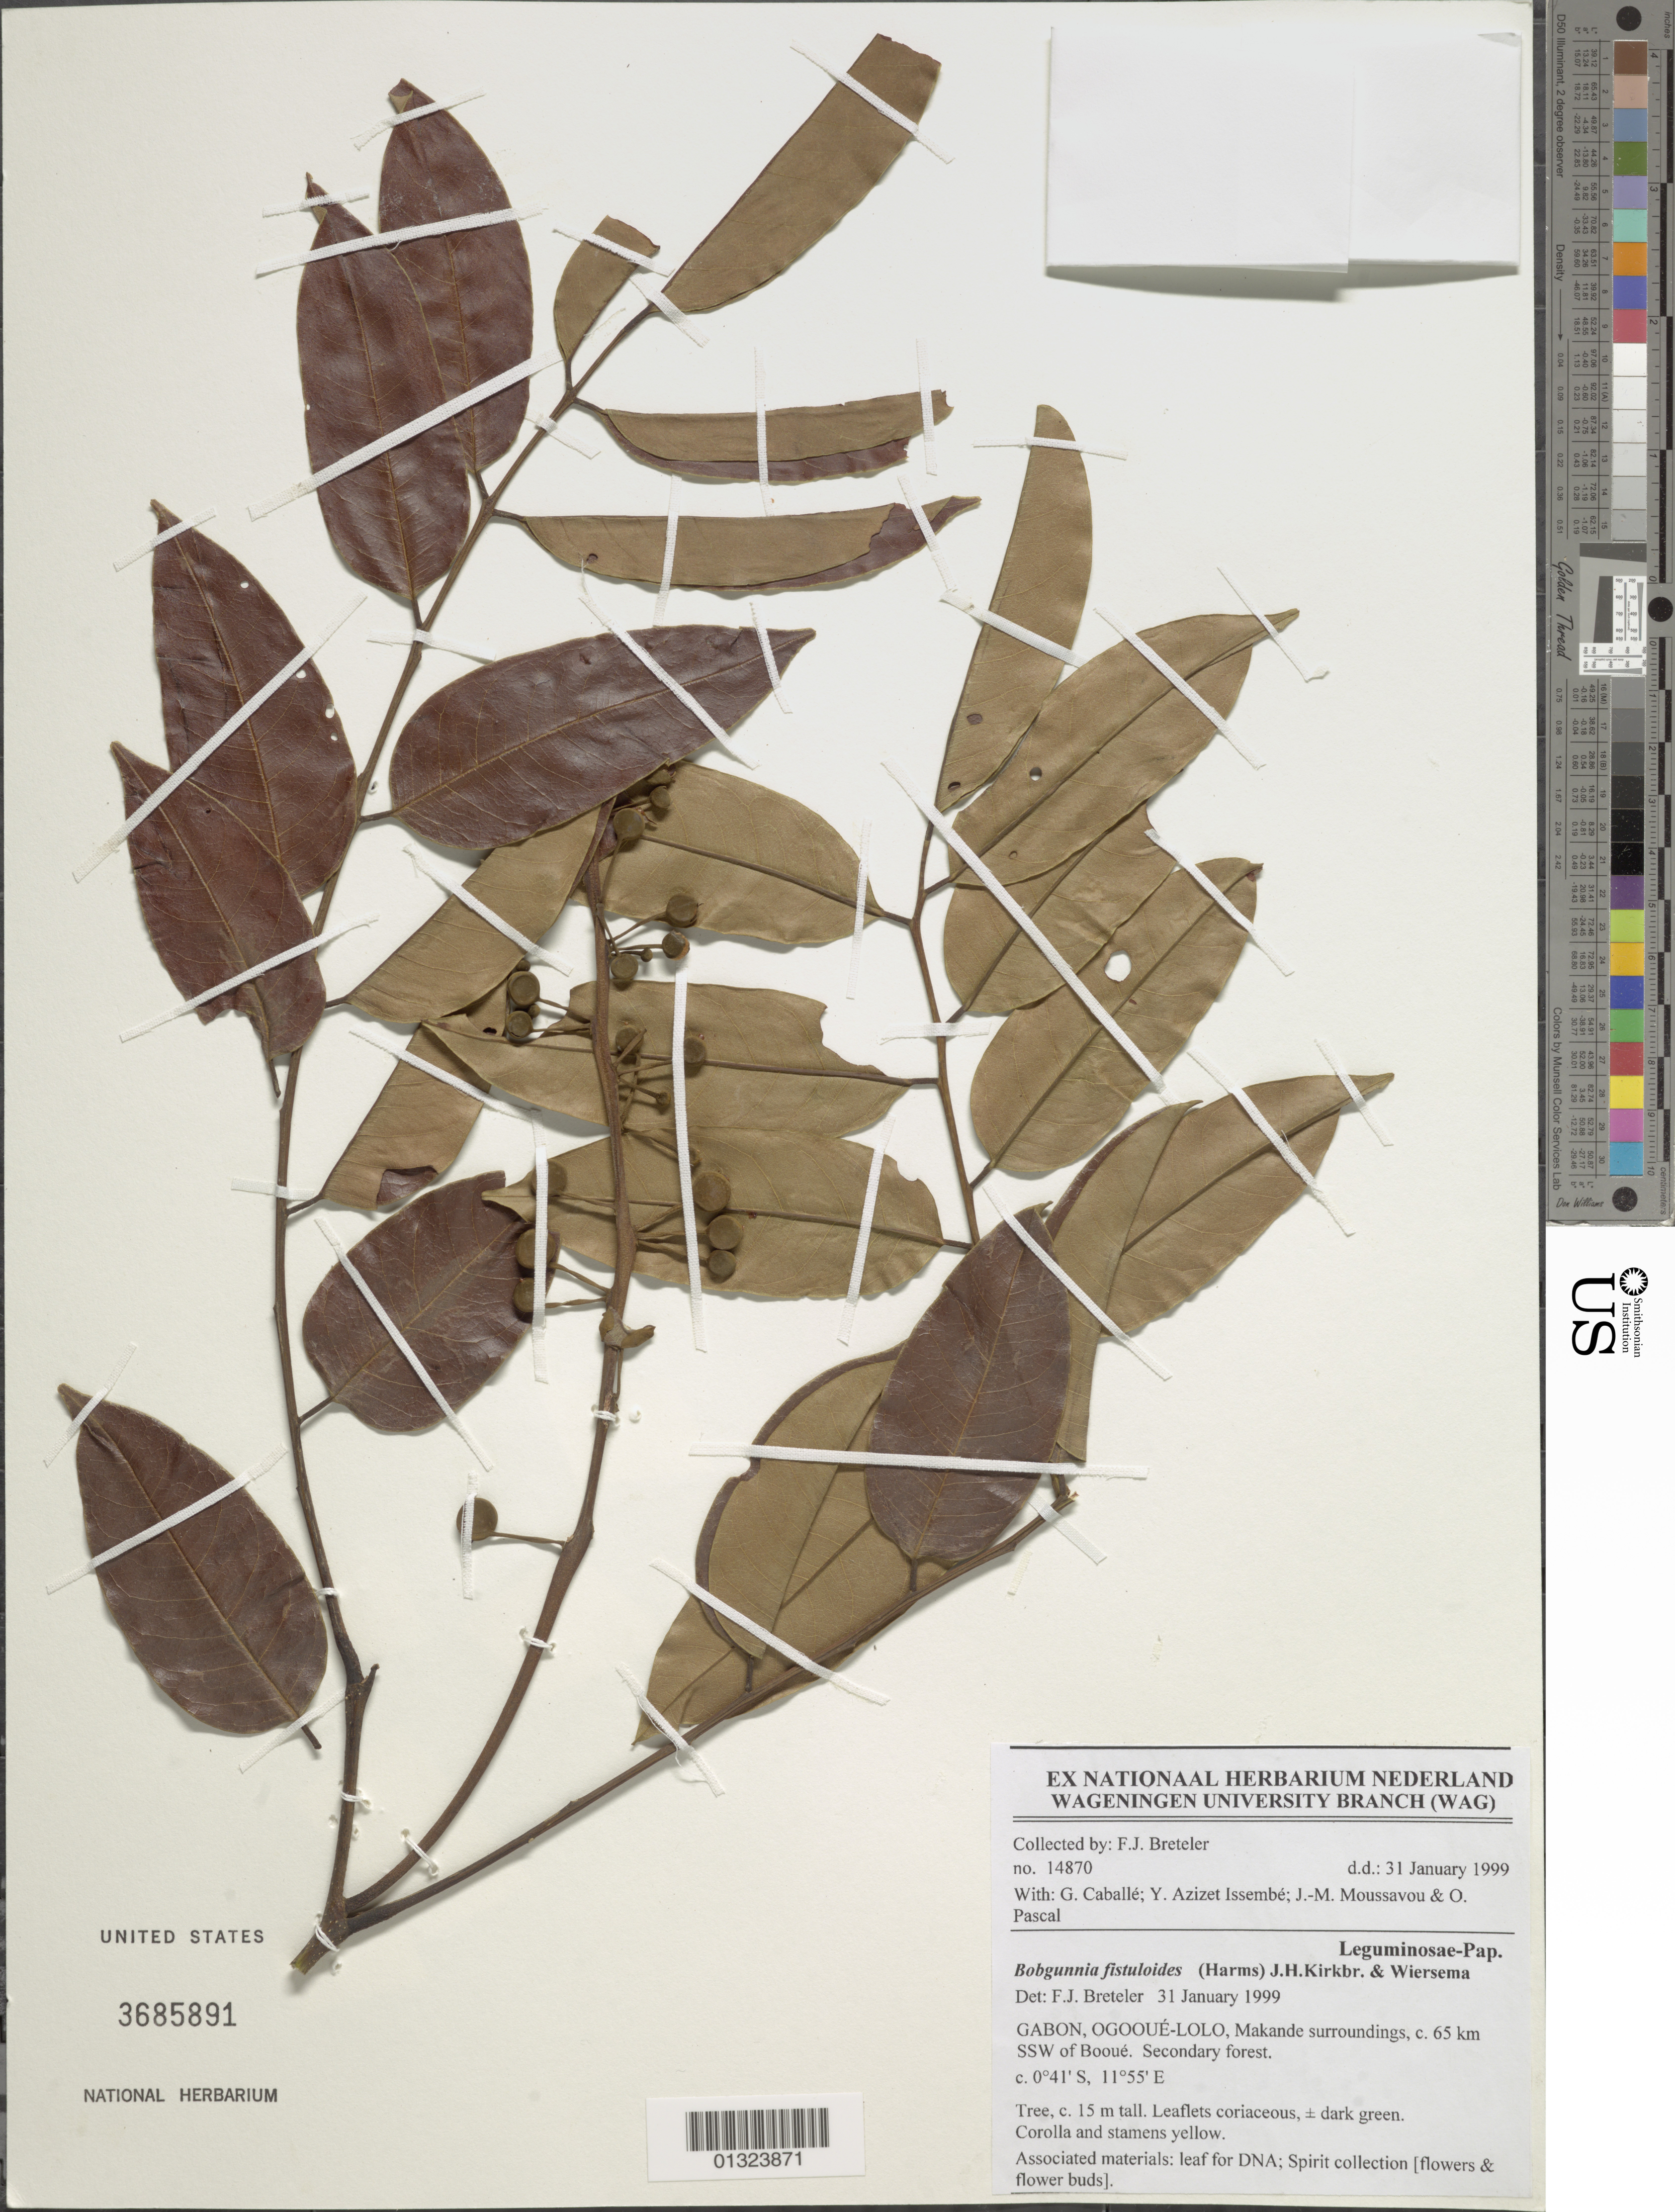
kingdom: Plantae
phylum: Tracheophyta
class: Magnoliopsida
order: Fabales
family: Fabaceae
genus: Bobgunnia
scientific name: Bobgunnia fistuloides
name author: (Harms) J.H. Kirkbr. & Wiersema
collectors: F. J. Breteler, Y. Issembe, J. Moussavou & O. Pascal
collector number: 14870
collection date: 1999-01-31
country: Gabon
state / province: Ogooue-Lolo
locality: Makande surroundings, c. 65 km SSW of Booué.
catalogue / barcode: US 3685891